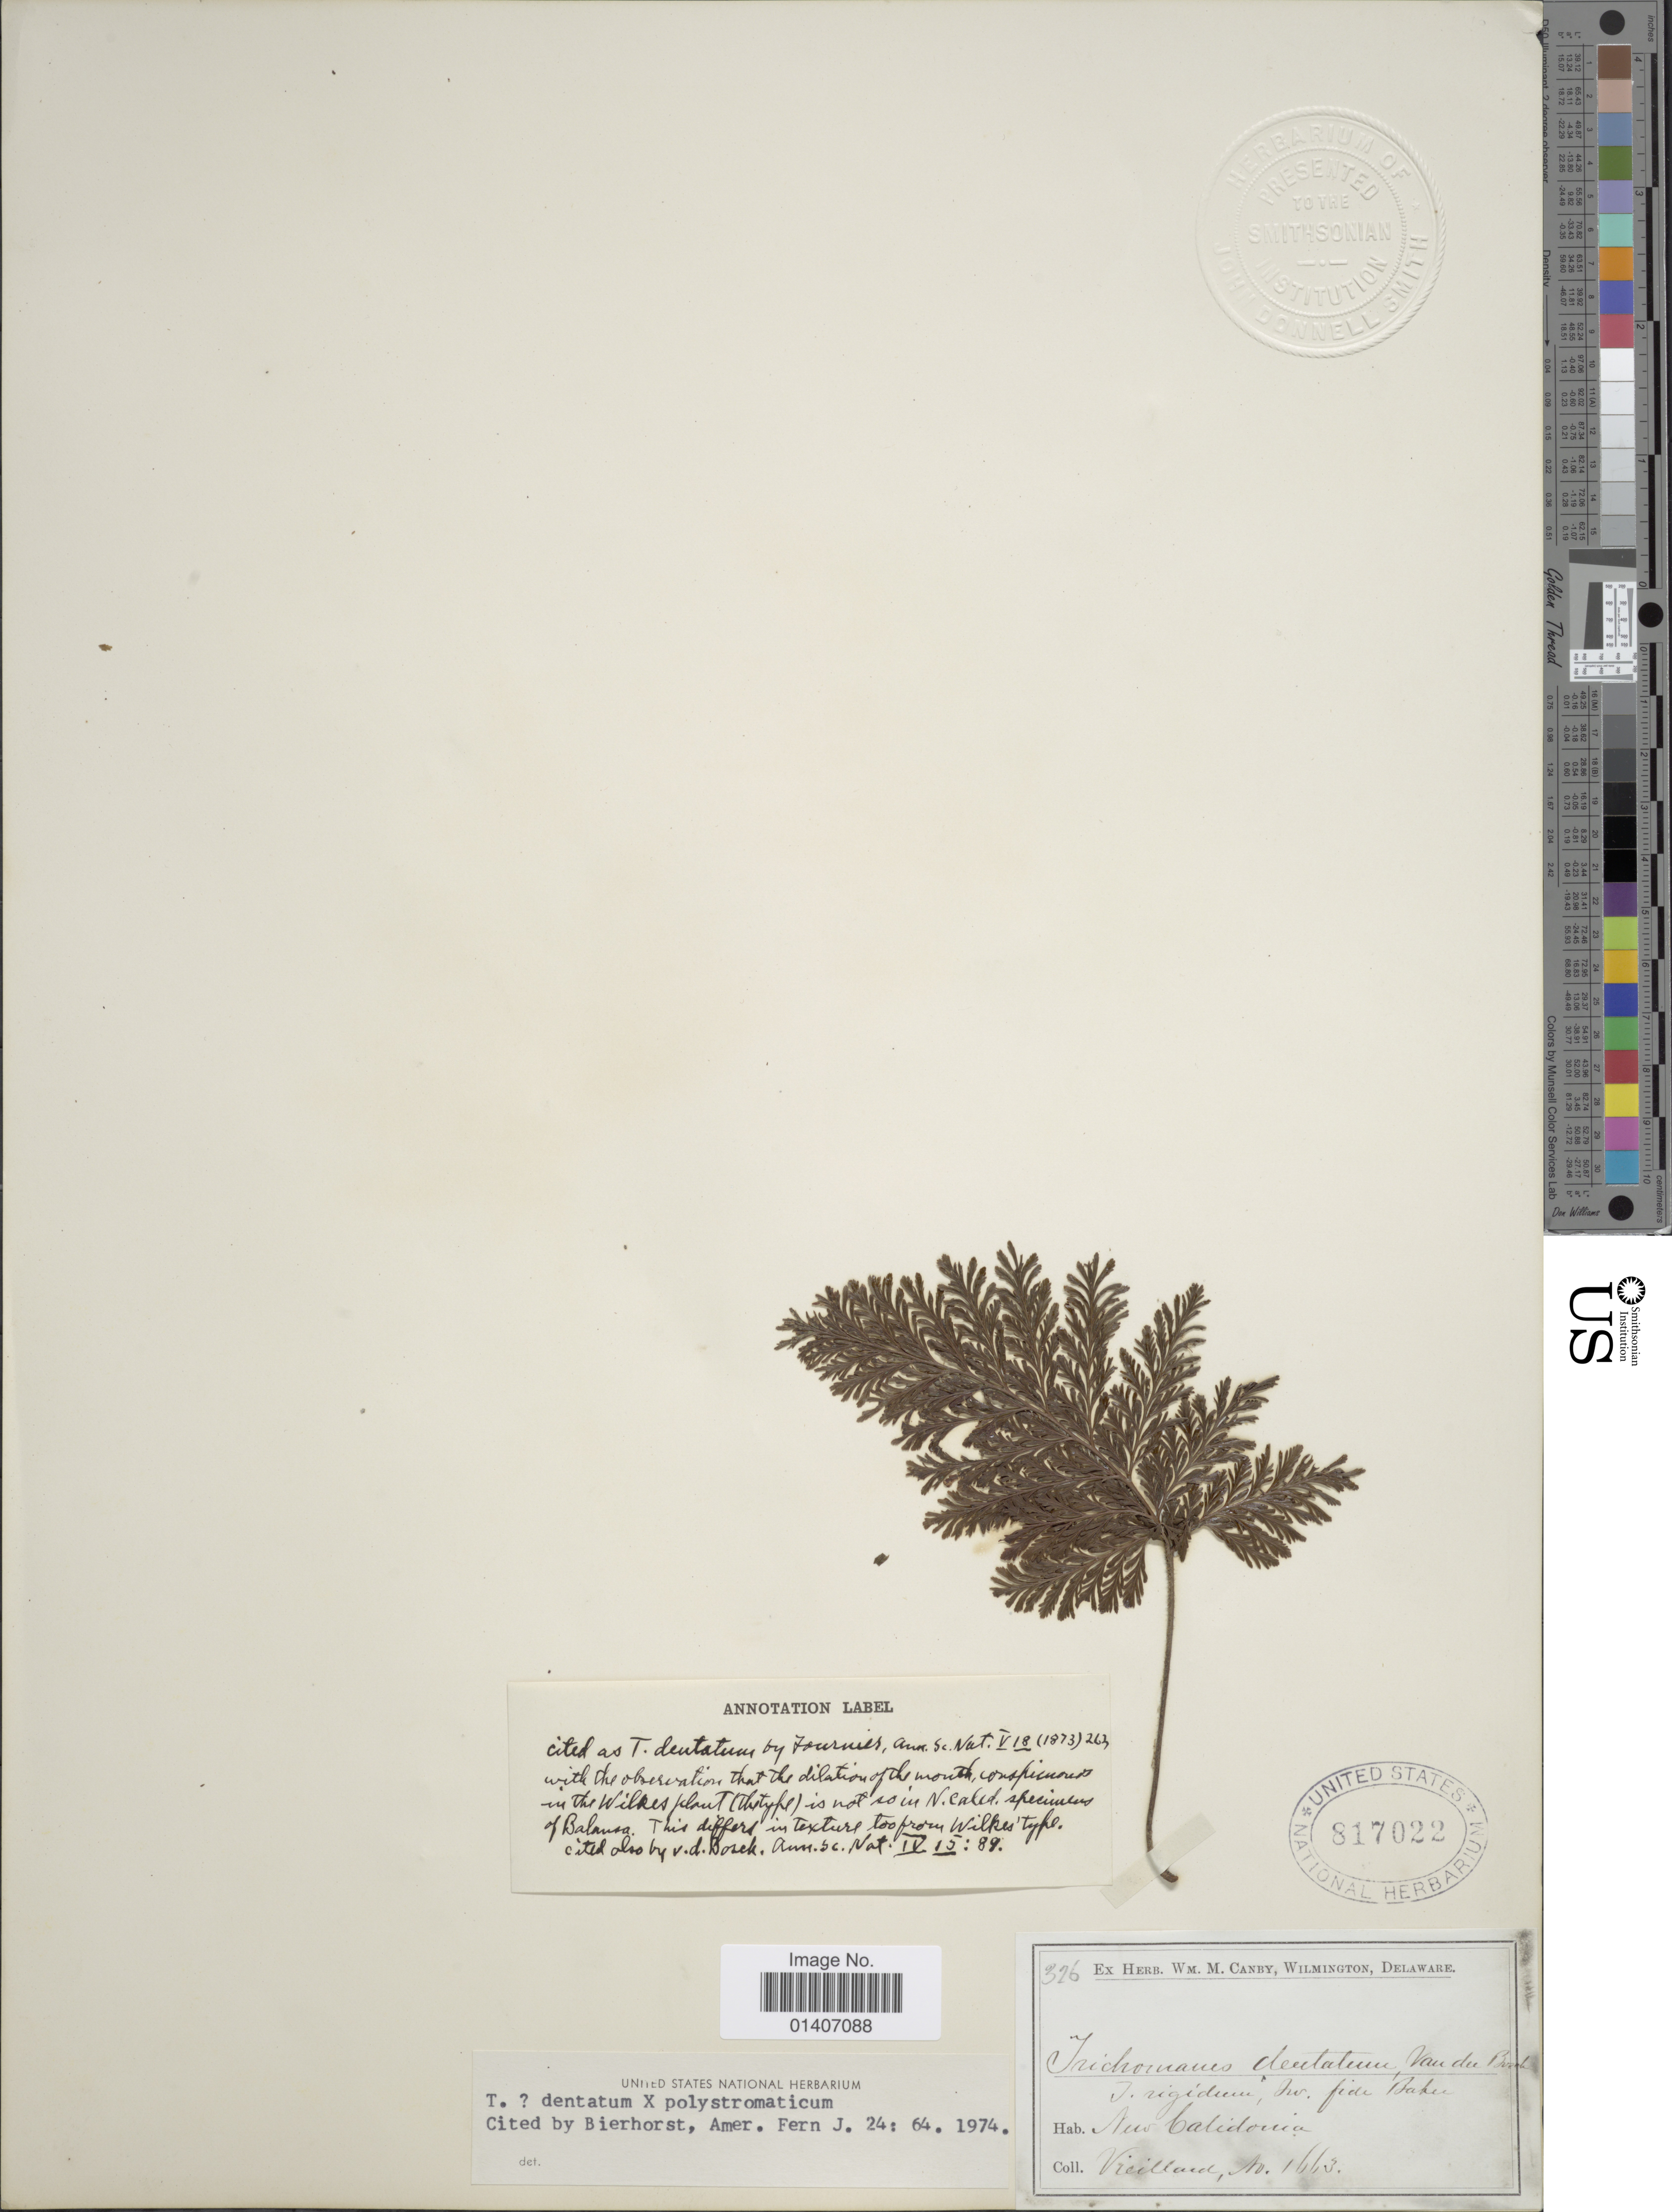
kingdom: Plantae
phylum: Tracheophyta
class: Polypodiopsida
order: Hymenophyllales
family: Hymenophyllaceae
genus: Abrodictyum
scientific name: Abrodictyum dentatum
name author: (Bosch) Ebihara & K. Iwats.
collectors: -. Vieillard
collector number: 1663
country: New Caledonia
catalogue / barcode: US 817022